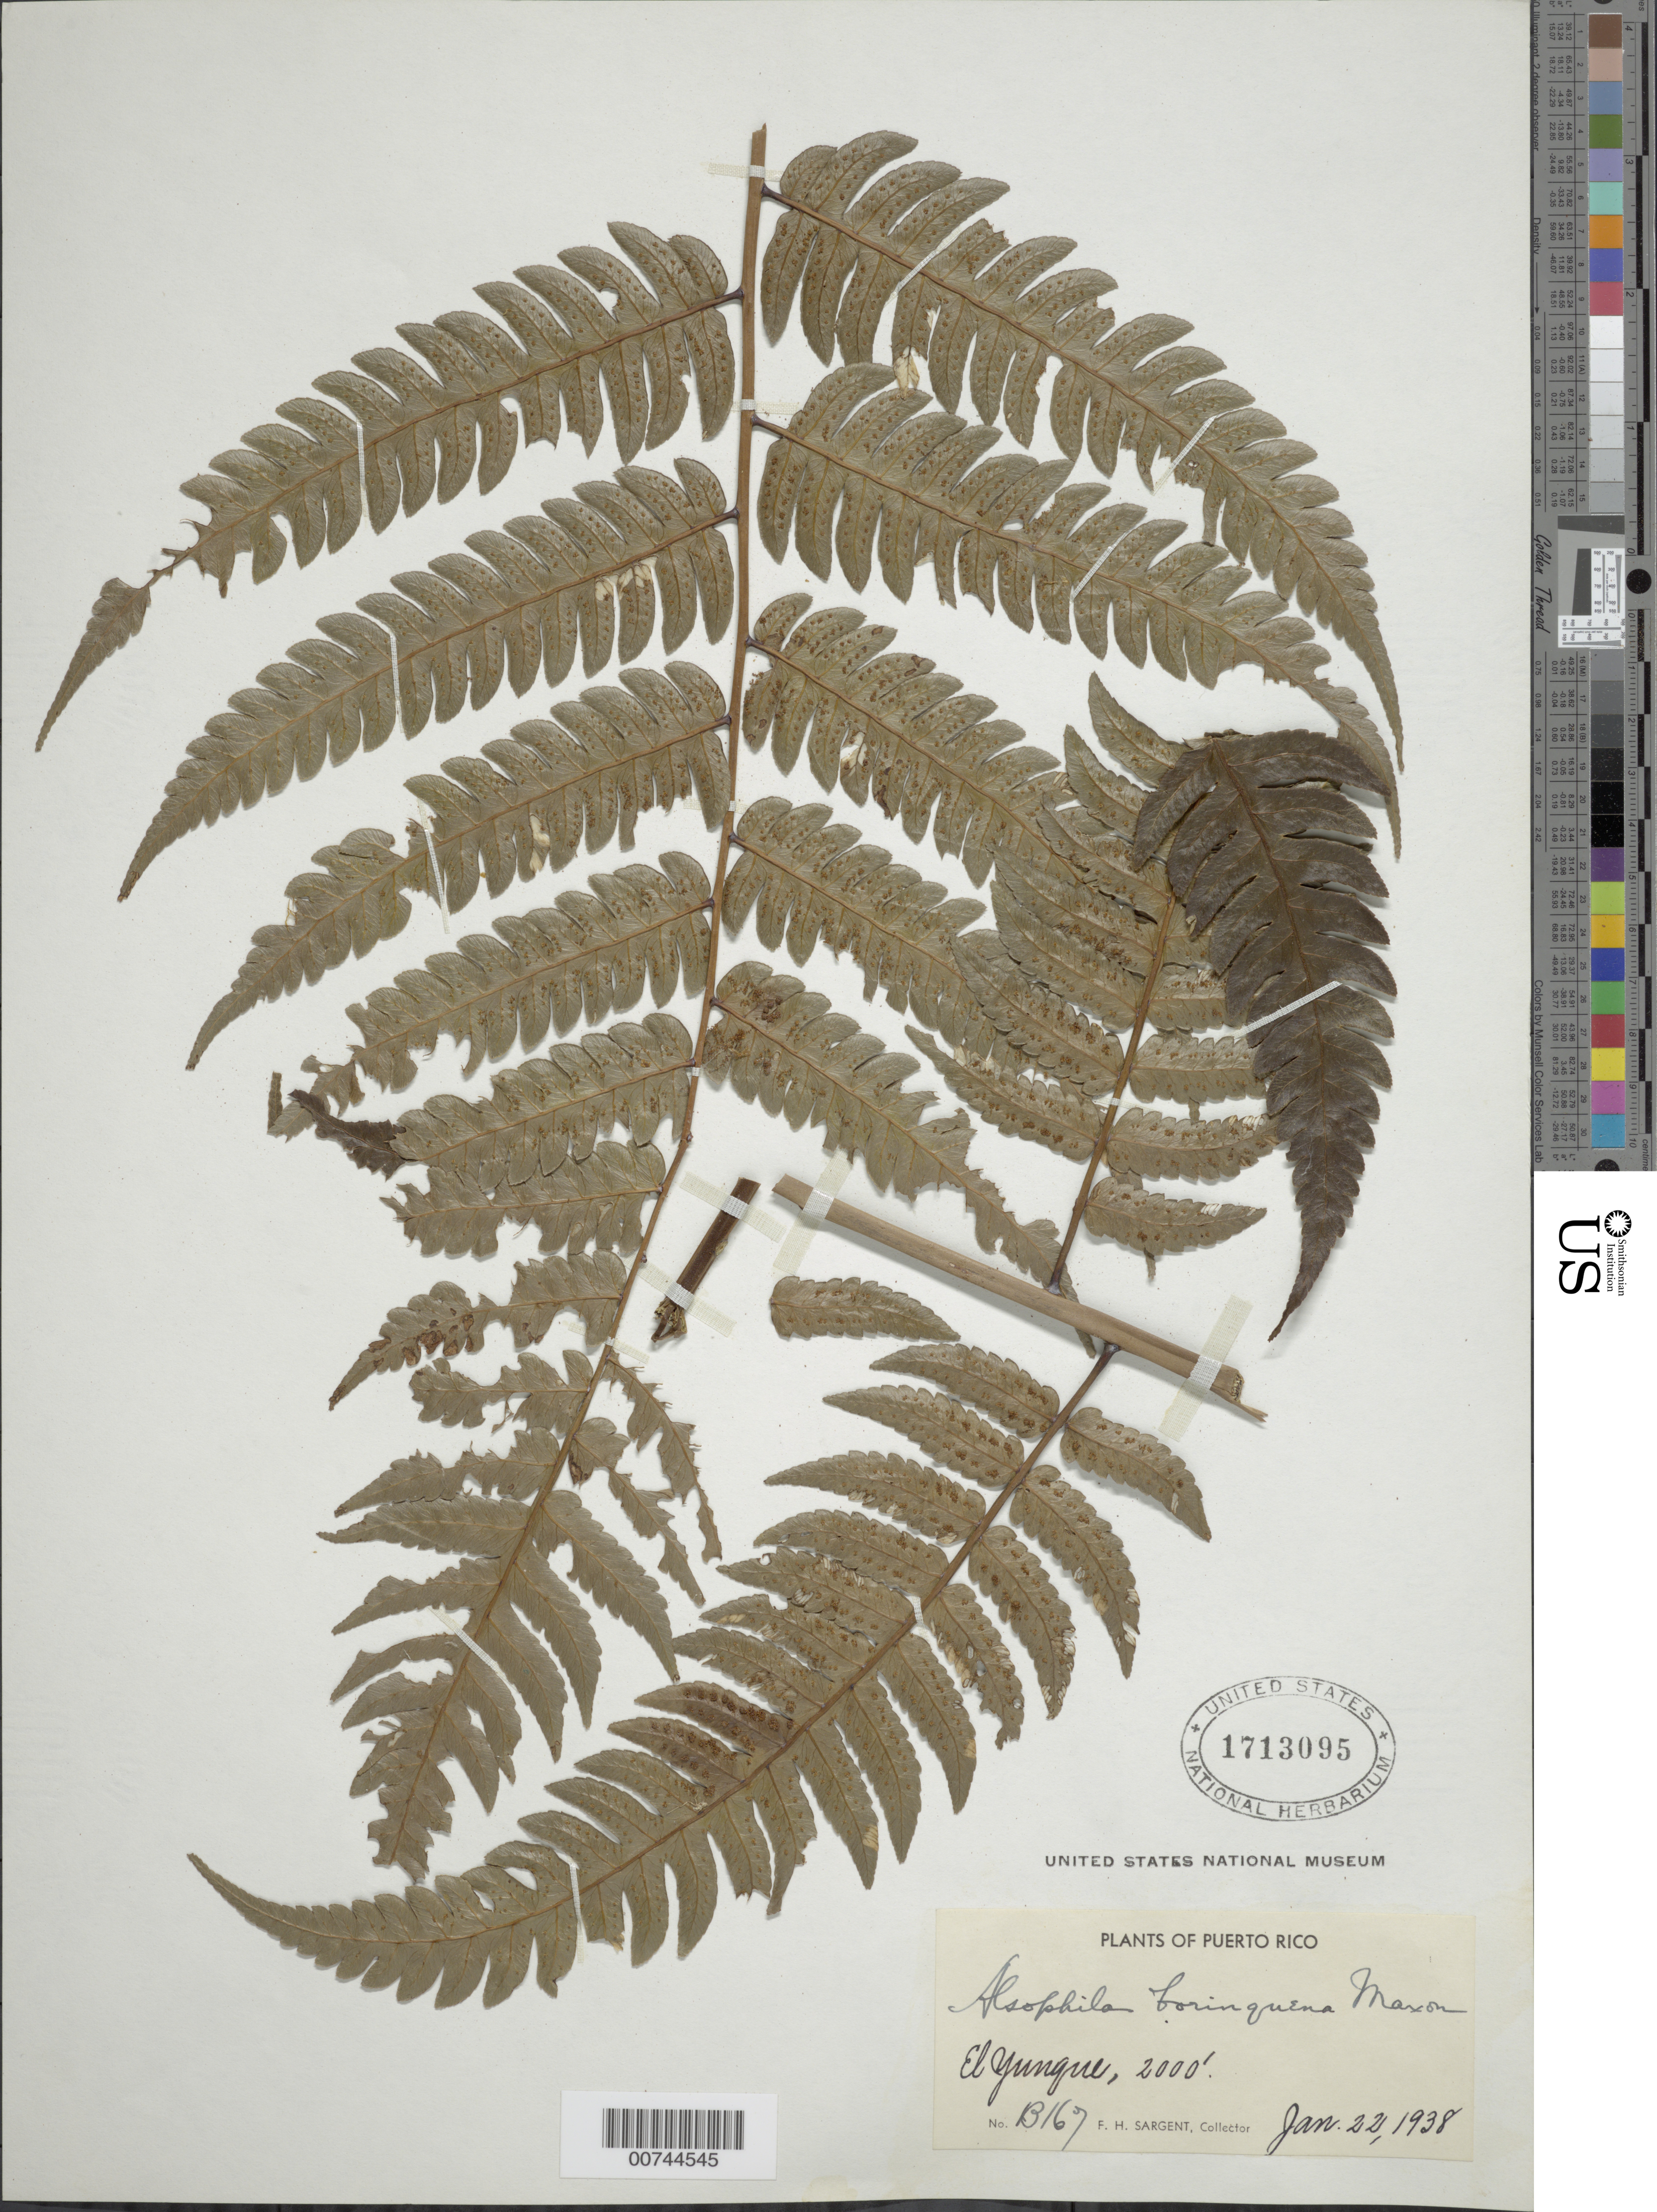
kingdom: Plantae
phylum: Tracheophyta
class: Polypodiopsida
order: Cyatheales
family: Cyatheaceae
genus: Cyathea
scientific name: Cyathea borinquena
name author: (Maxon) Domin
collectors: F. H. Sargent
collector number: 13167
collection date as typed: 22 Jan 1938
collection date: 1938-01-22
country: Puerto Rico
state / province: Río Grande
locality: El Yunque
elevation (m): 610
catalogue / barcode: US 1713095